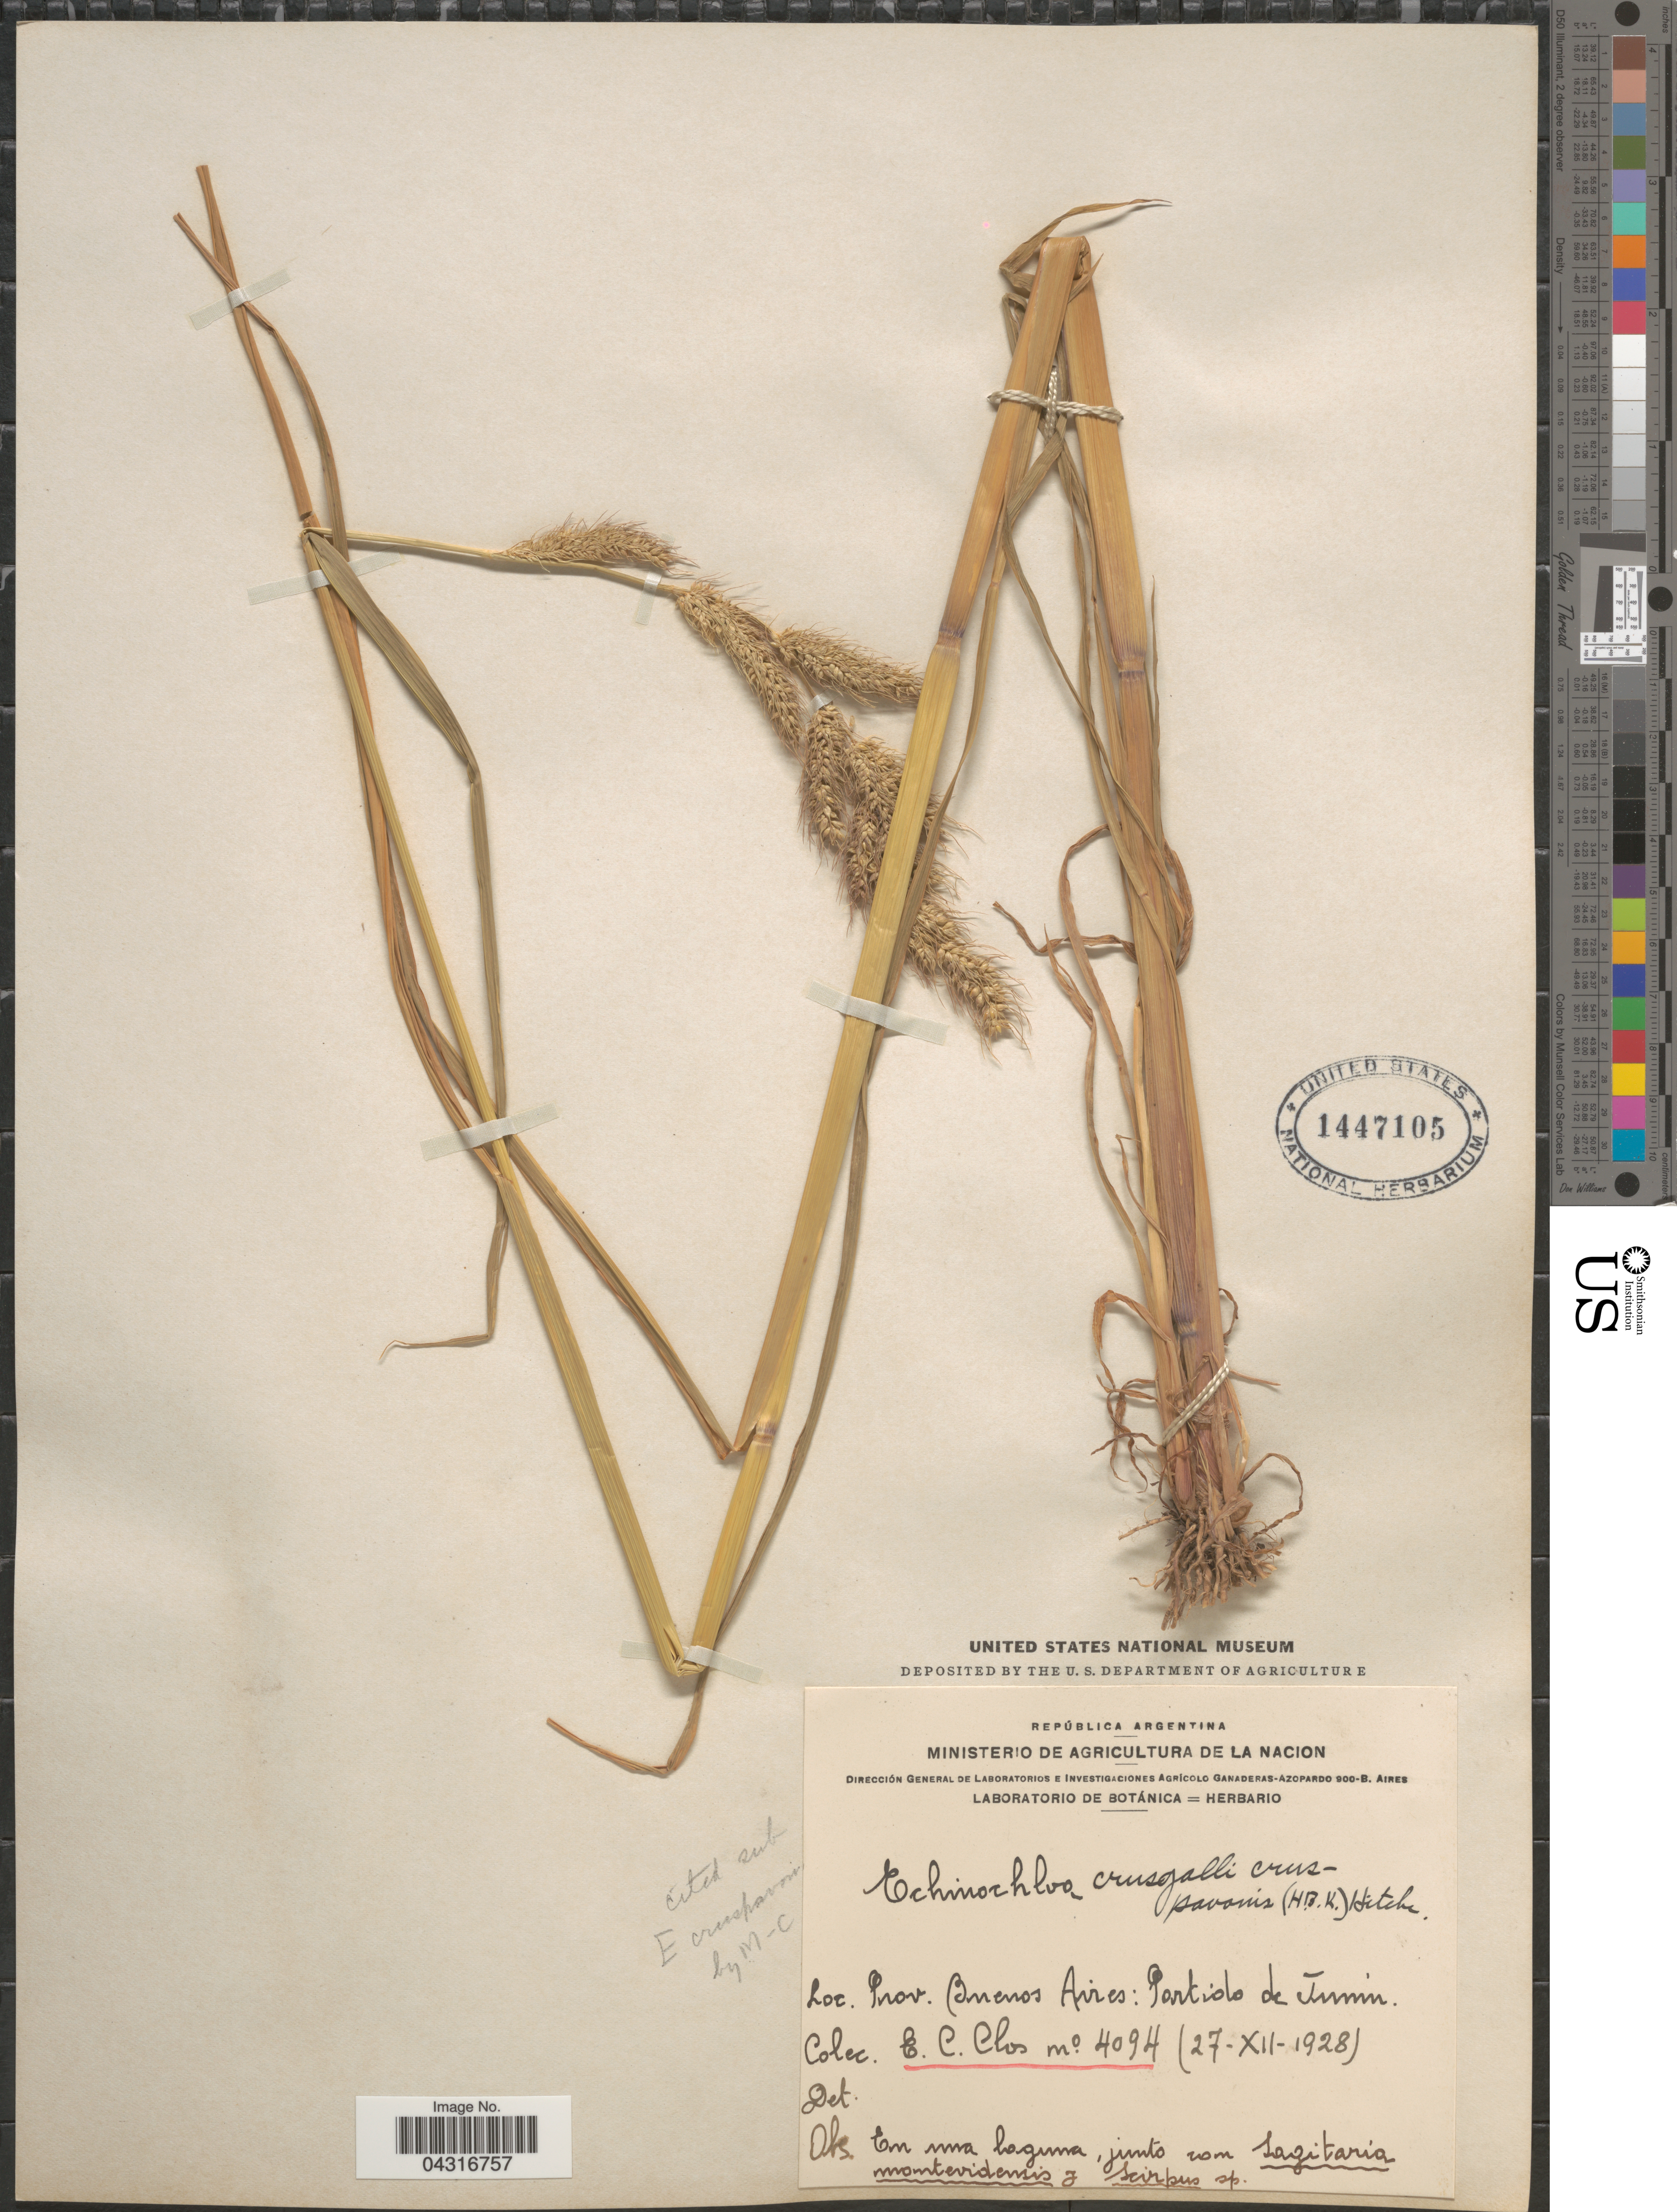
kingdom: Plantae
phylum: Tracheophyta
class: Liliopsida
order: Poales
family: Poaceae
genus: Echinochloa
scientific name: Echinochloa crus-pavonis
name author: (Kunth) Schult.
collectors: E. Clos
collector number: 4094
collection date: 1928-12-27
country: Argentina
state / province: Buenos Aires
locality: Partido de Junin.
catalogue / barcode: US 1447105